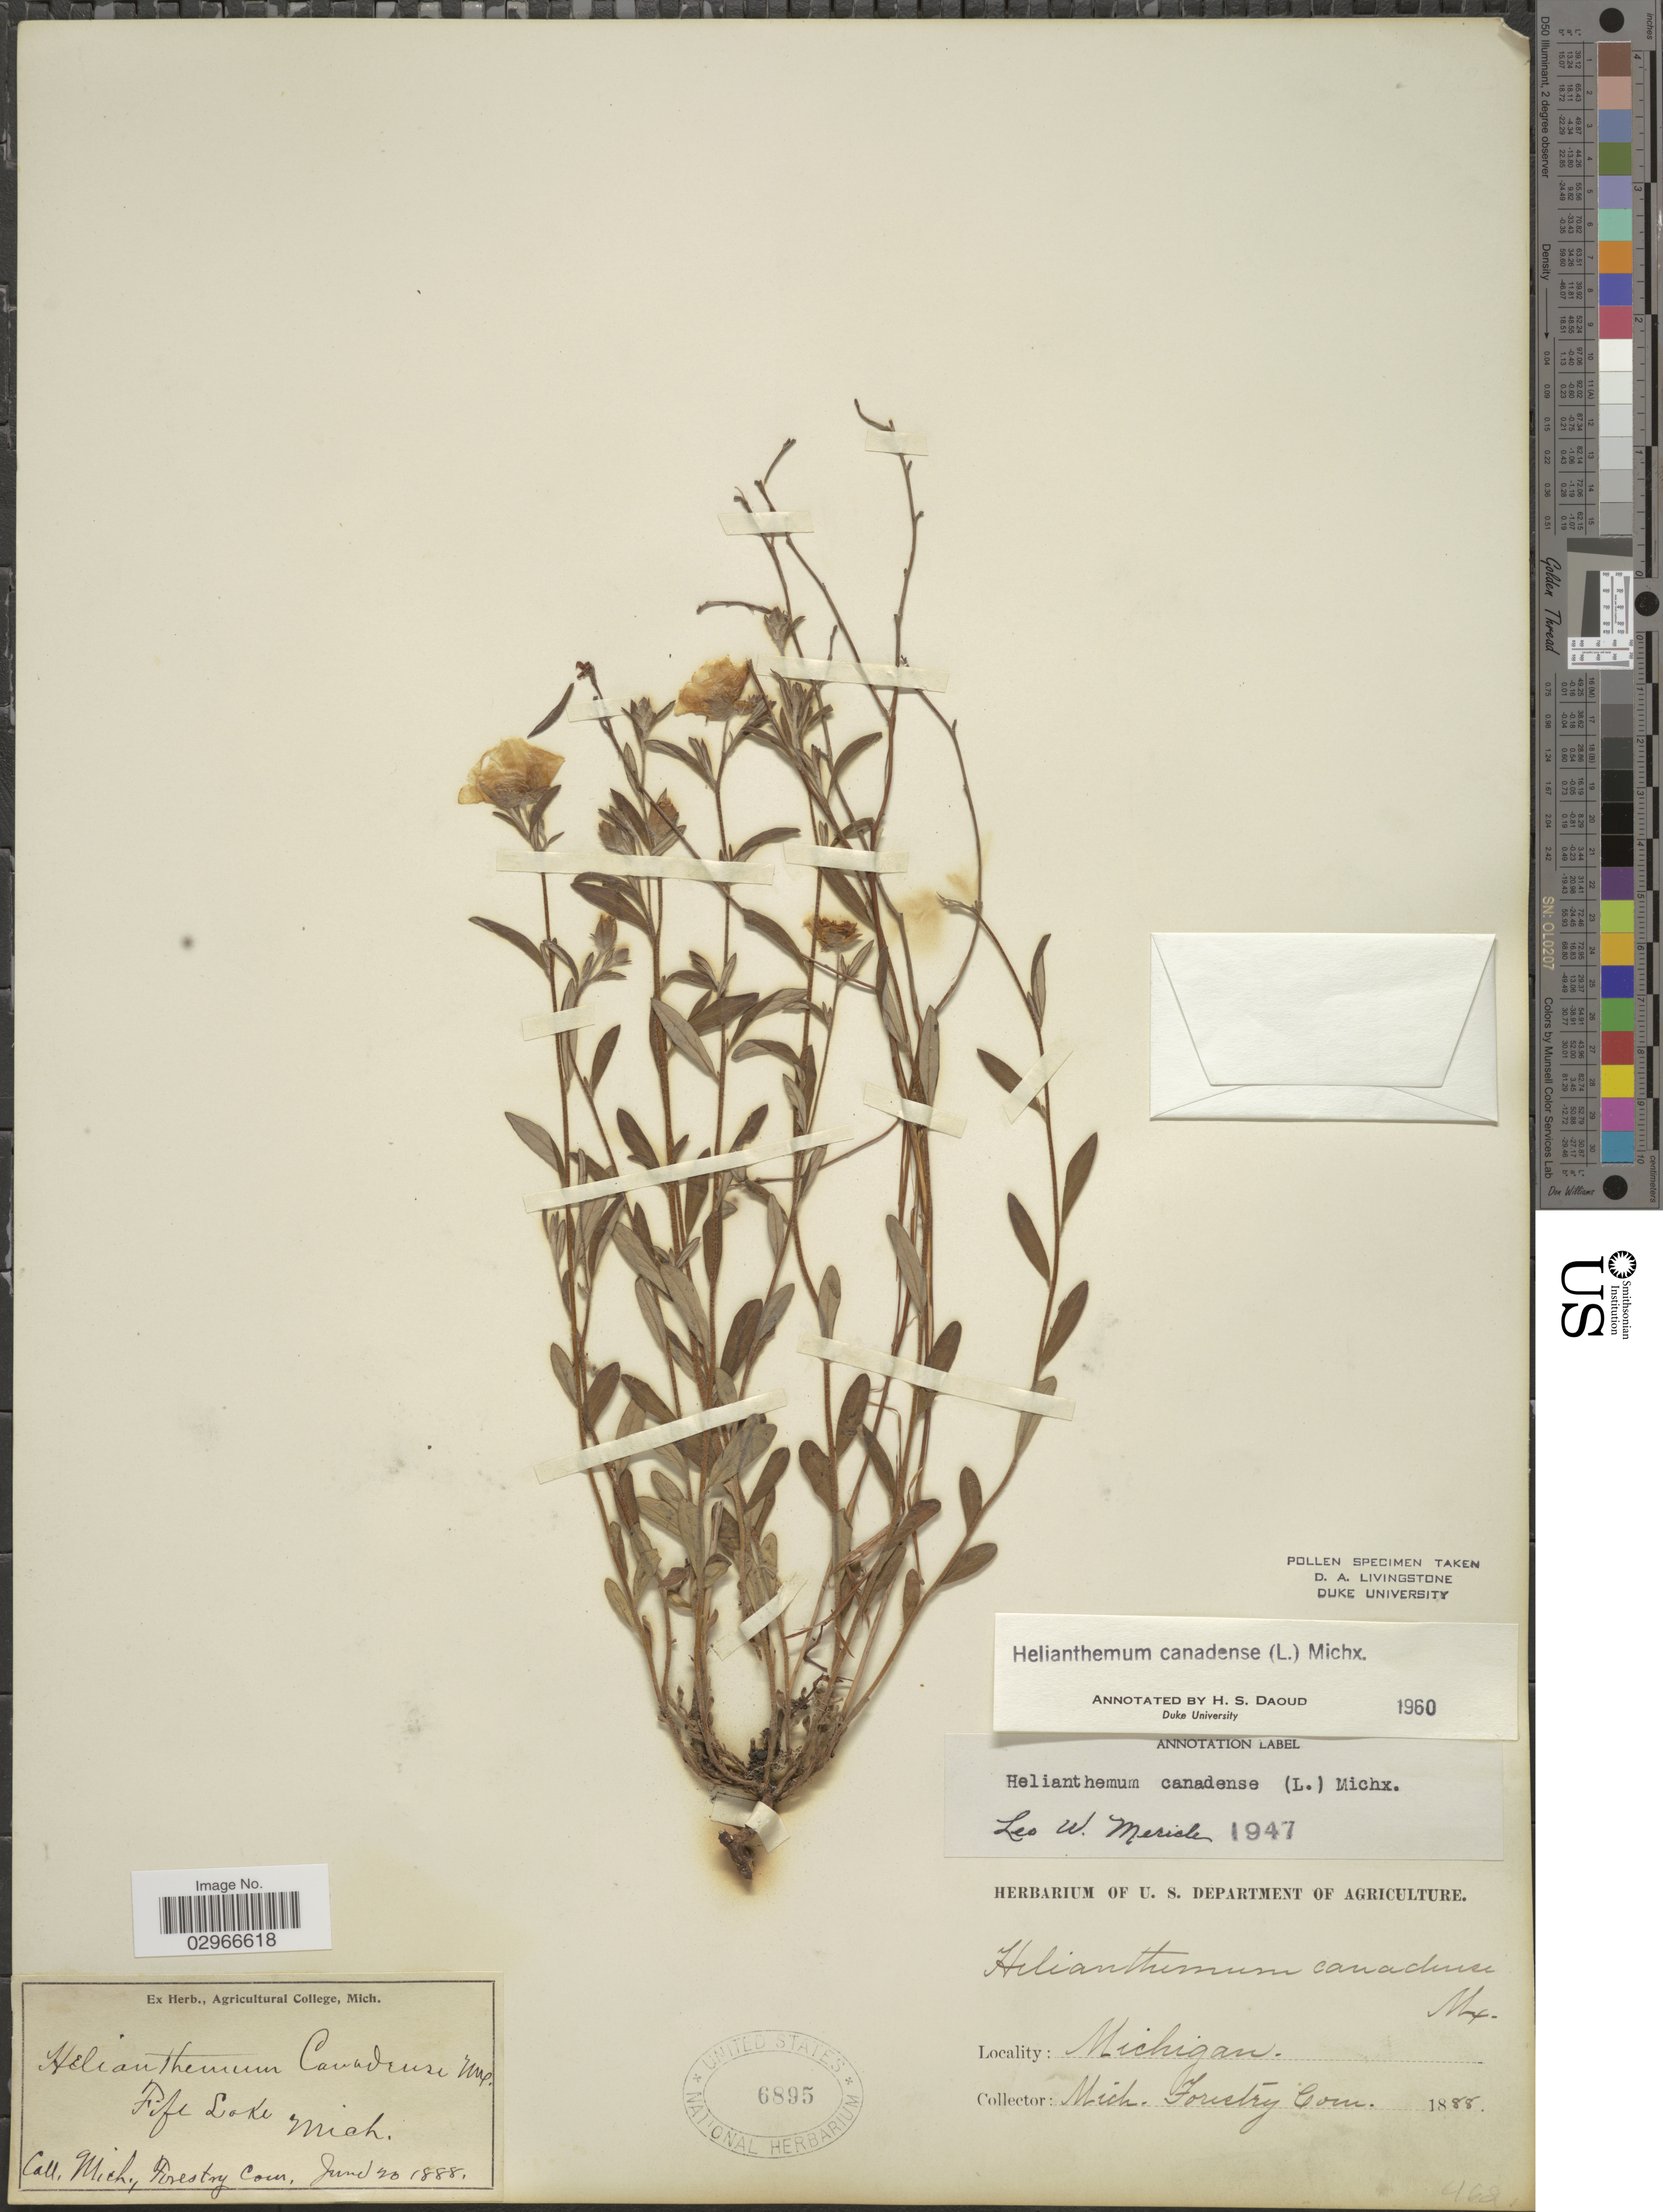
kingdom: Plantae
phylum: Tracheophyta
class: Magnoliopsida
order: Malvales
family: Cistaceae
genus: Helianthemum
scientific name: Helianthemum canadense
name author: (L.) Michx.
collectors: Mich. Forestry Com.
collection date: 1888-06-20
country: United States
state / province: Michigan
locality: Fife Lake.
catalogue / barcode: US 6895